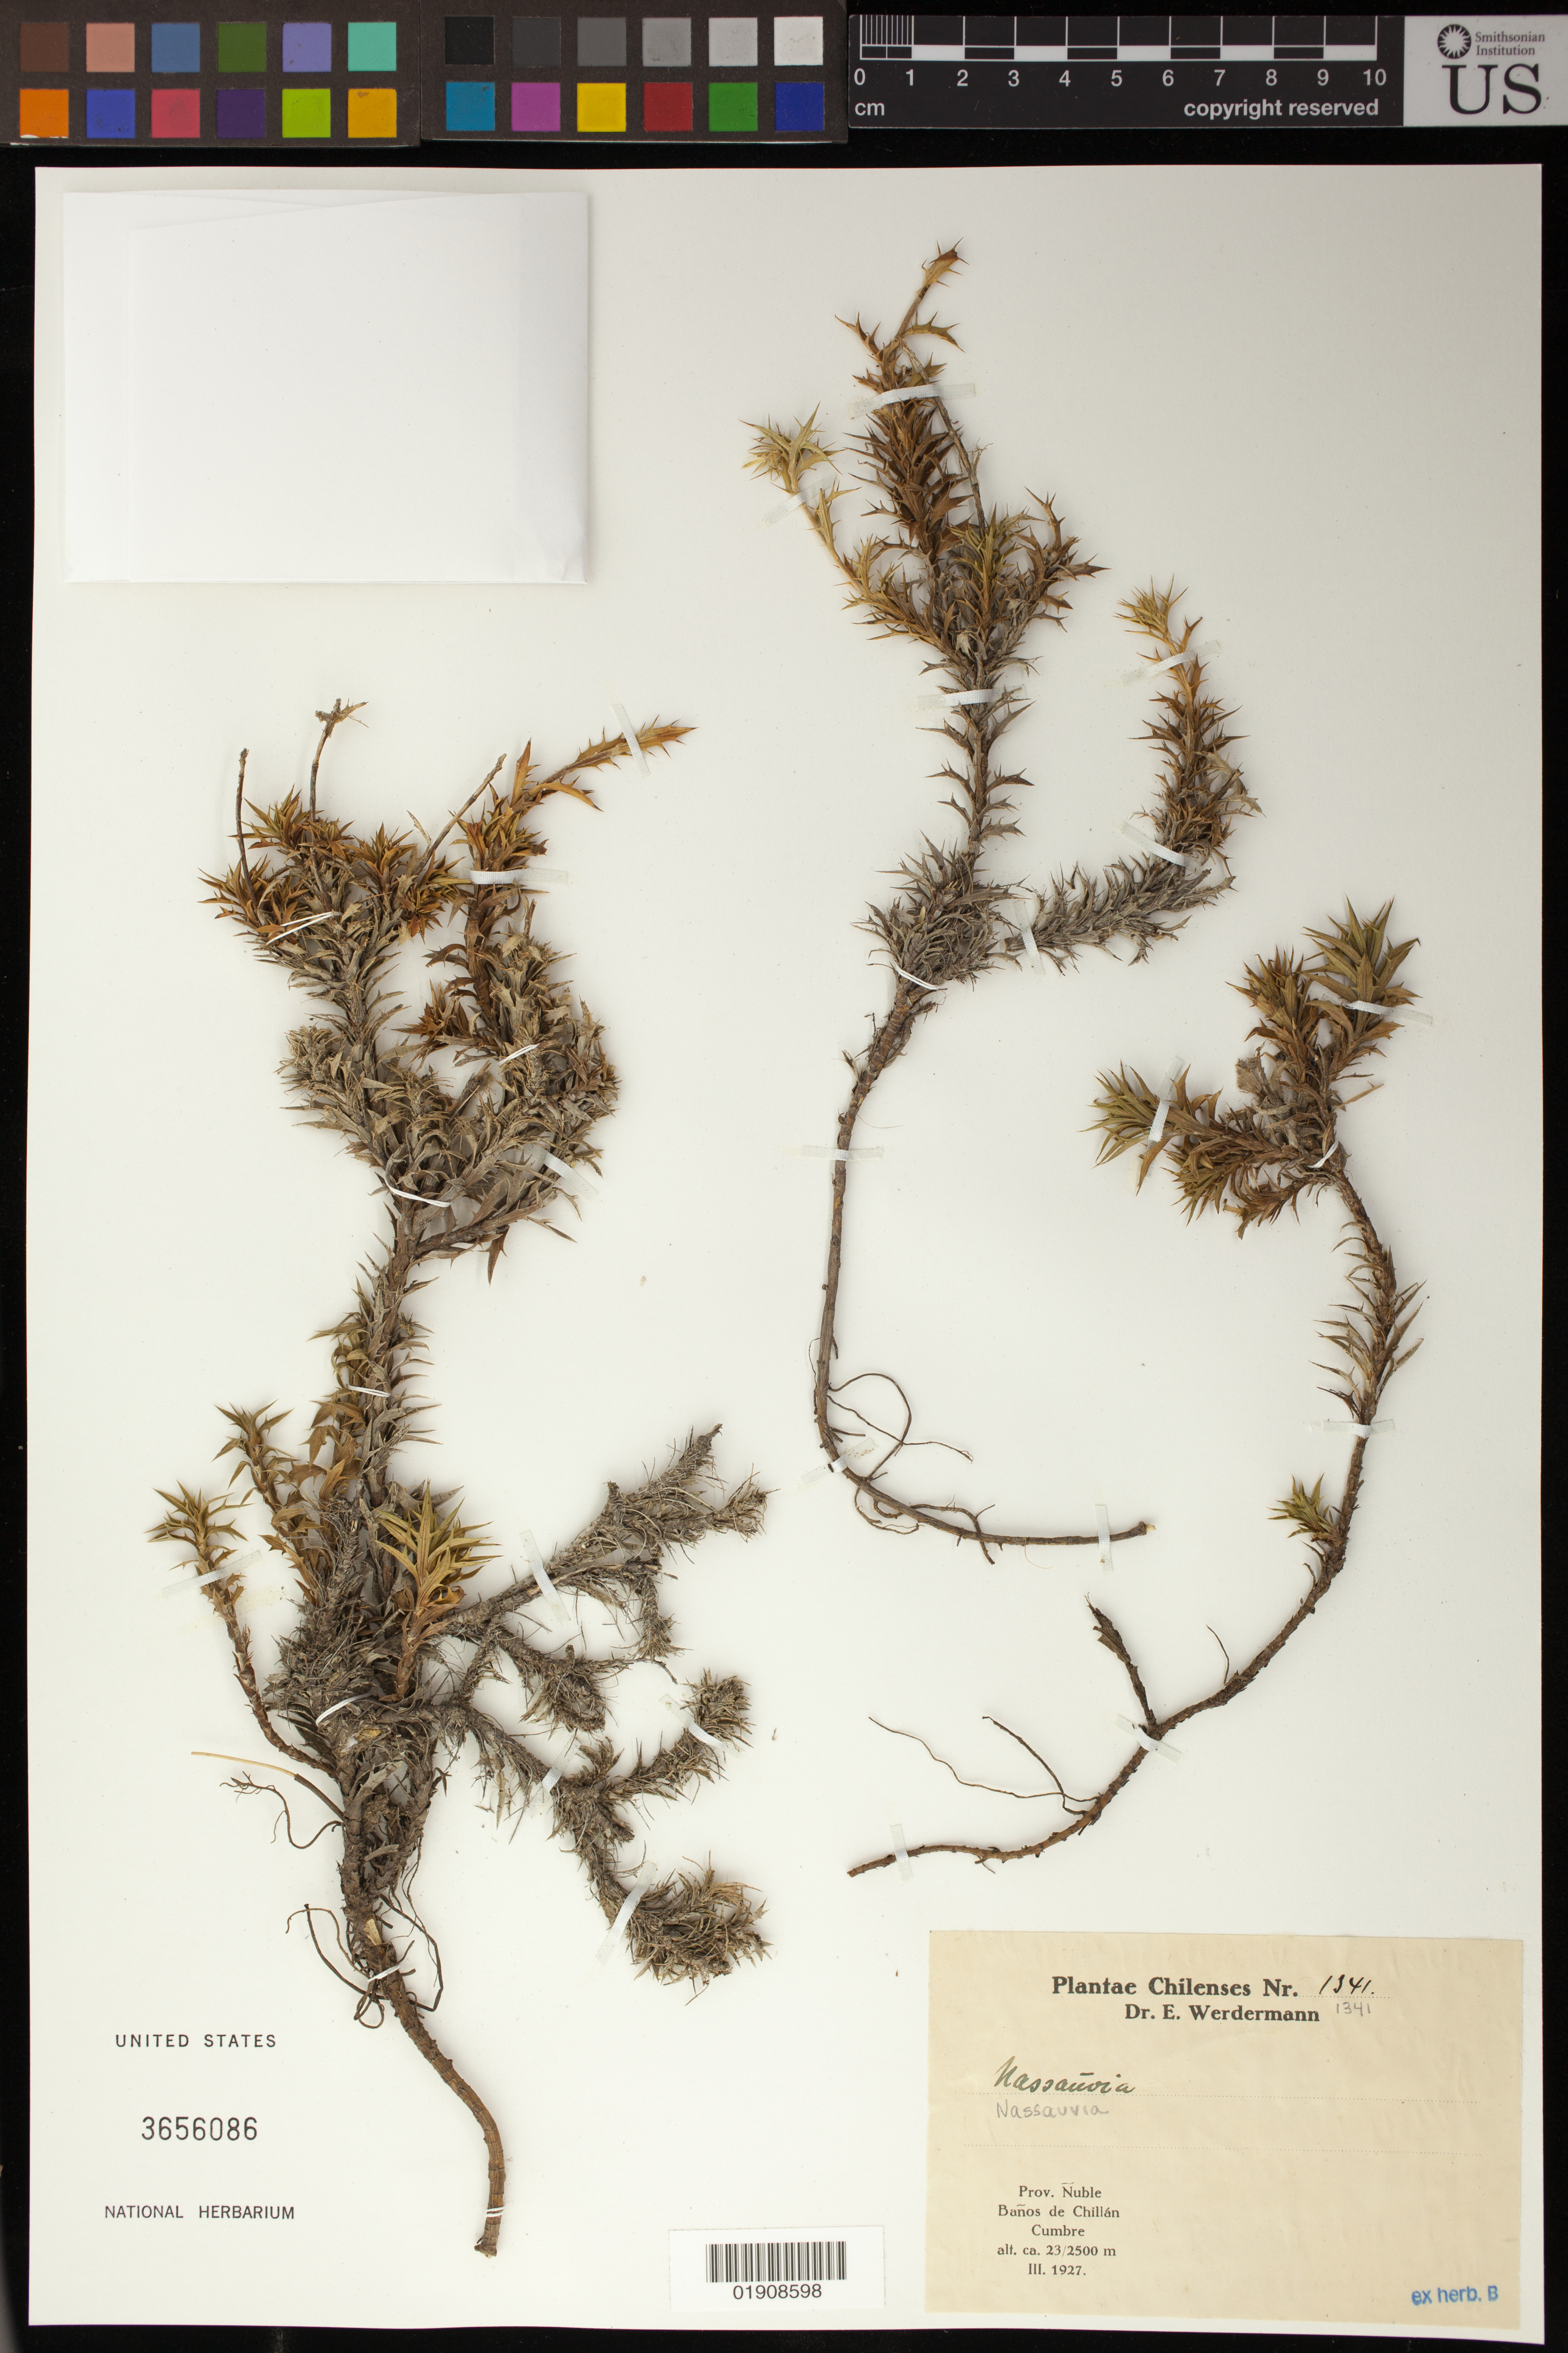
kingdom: Plantae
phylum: Tracheophyta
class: Magnoliopsida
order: Asterales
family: Asteraceae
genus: Nassauvia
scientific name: Nassauvia sp.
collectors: E. Werdermann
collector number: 1341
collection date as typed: March 1927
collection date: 1927-03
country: Chile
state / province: Bio-Bío (VIII)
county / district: Ñuble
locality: Banos de Chillan; Cumbre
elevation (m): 2300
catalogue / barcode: US 3656086